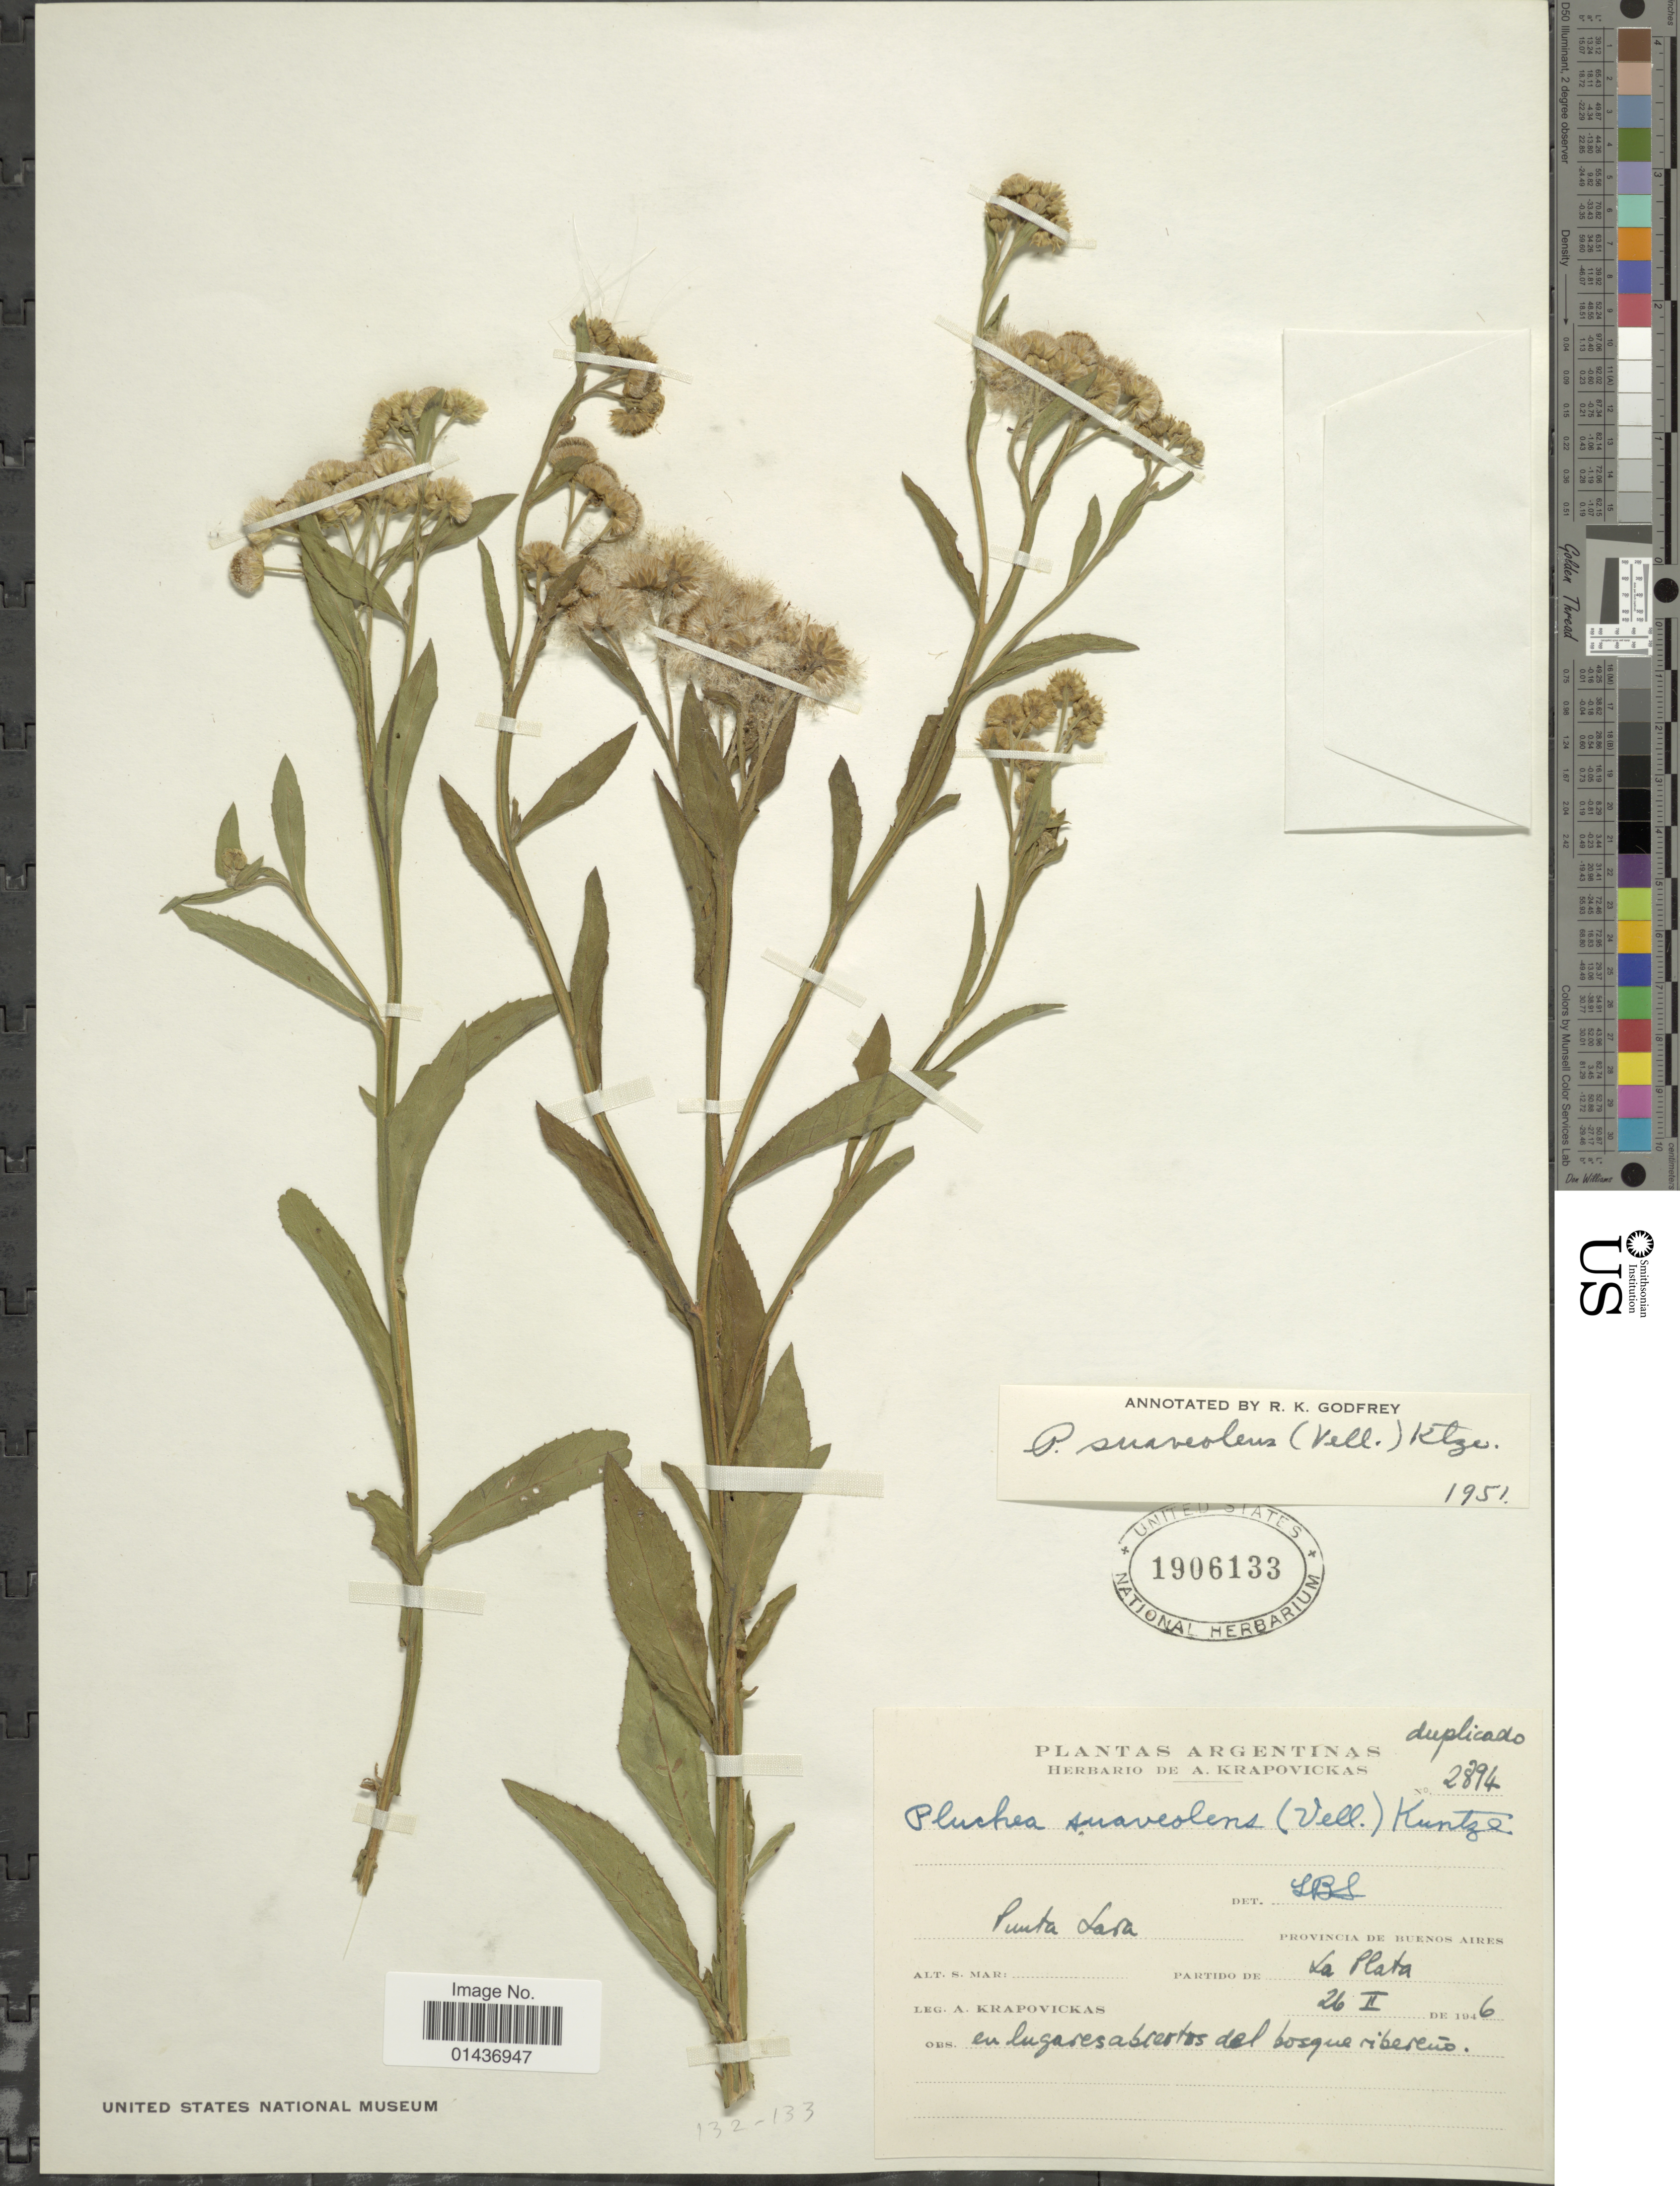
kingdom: Plantae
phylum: Tracheophyta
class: Magnoliopsida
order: Asterales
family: Asteraceae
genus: Pluchea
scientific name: Pluchea suaveolens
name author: (Vell.) Kuntze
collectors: A. Krapovickas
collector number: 2894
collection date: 1946-02-26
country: Argentina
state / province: Buenos Aires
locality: Provincia Buenos Aires, Punta Lara, Partida de La Plata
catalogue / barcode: US 1906133